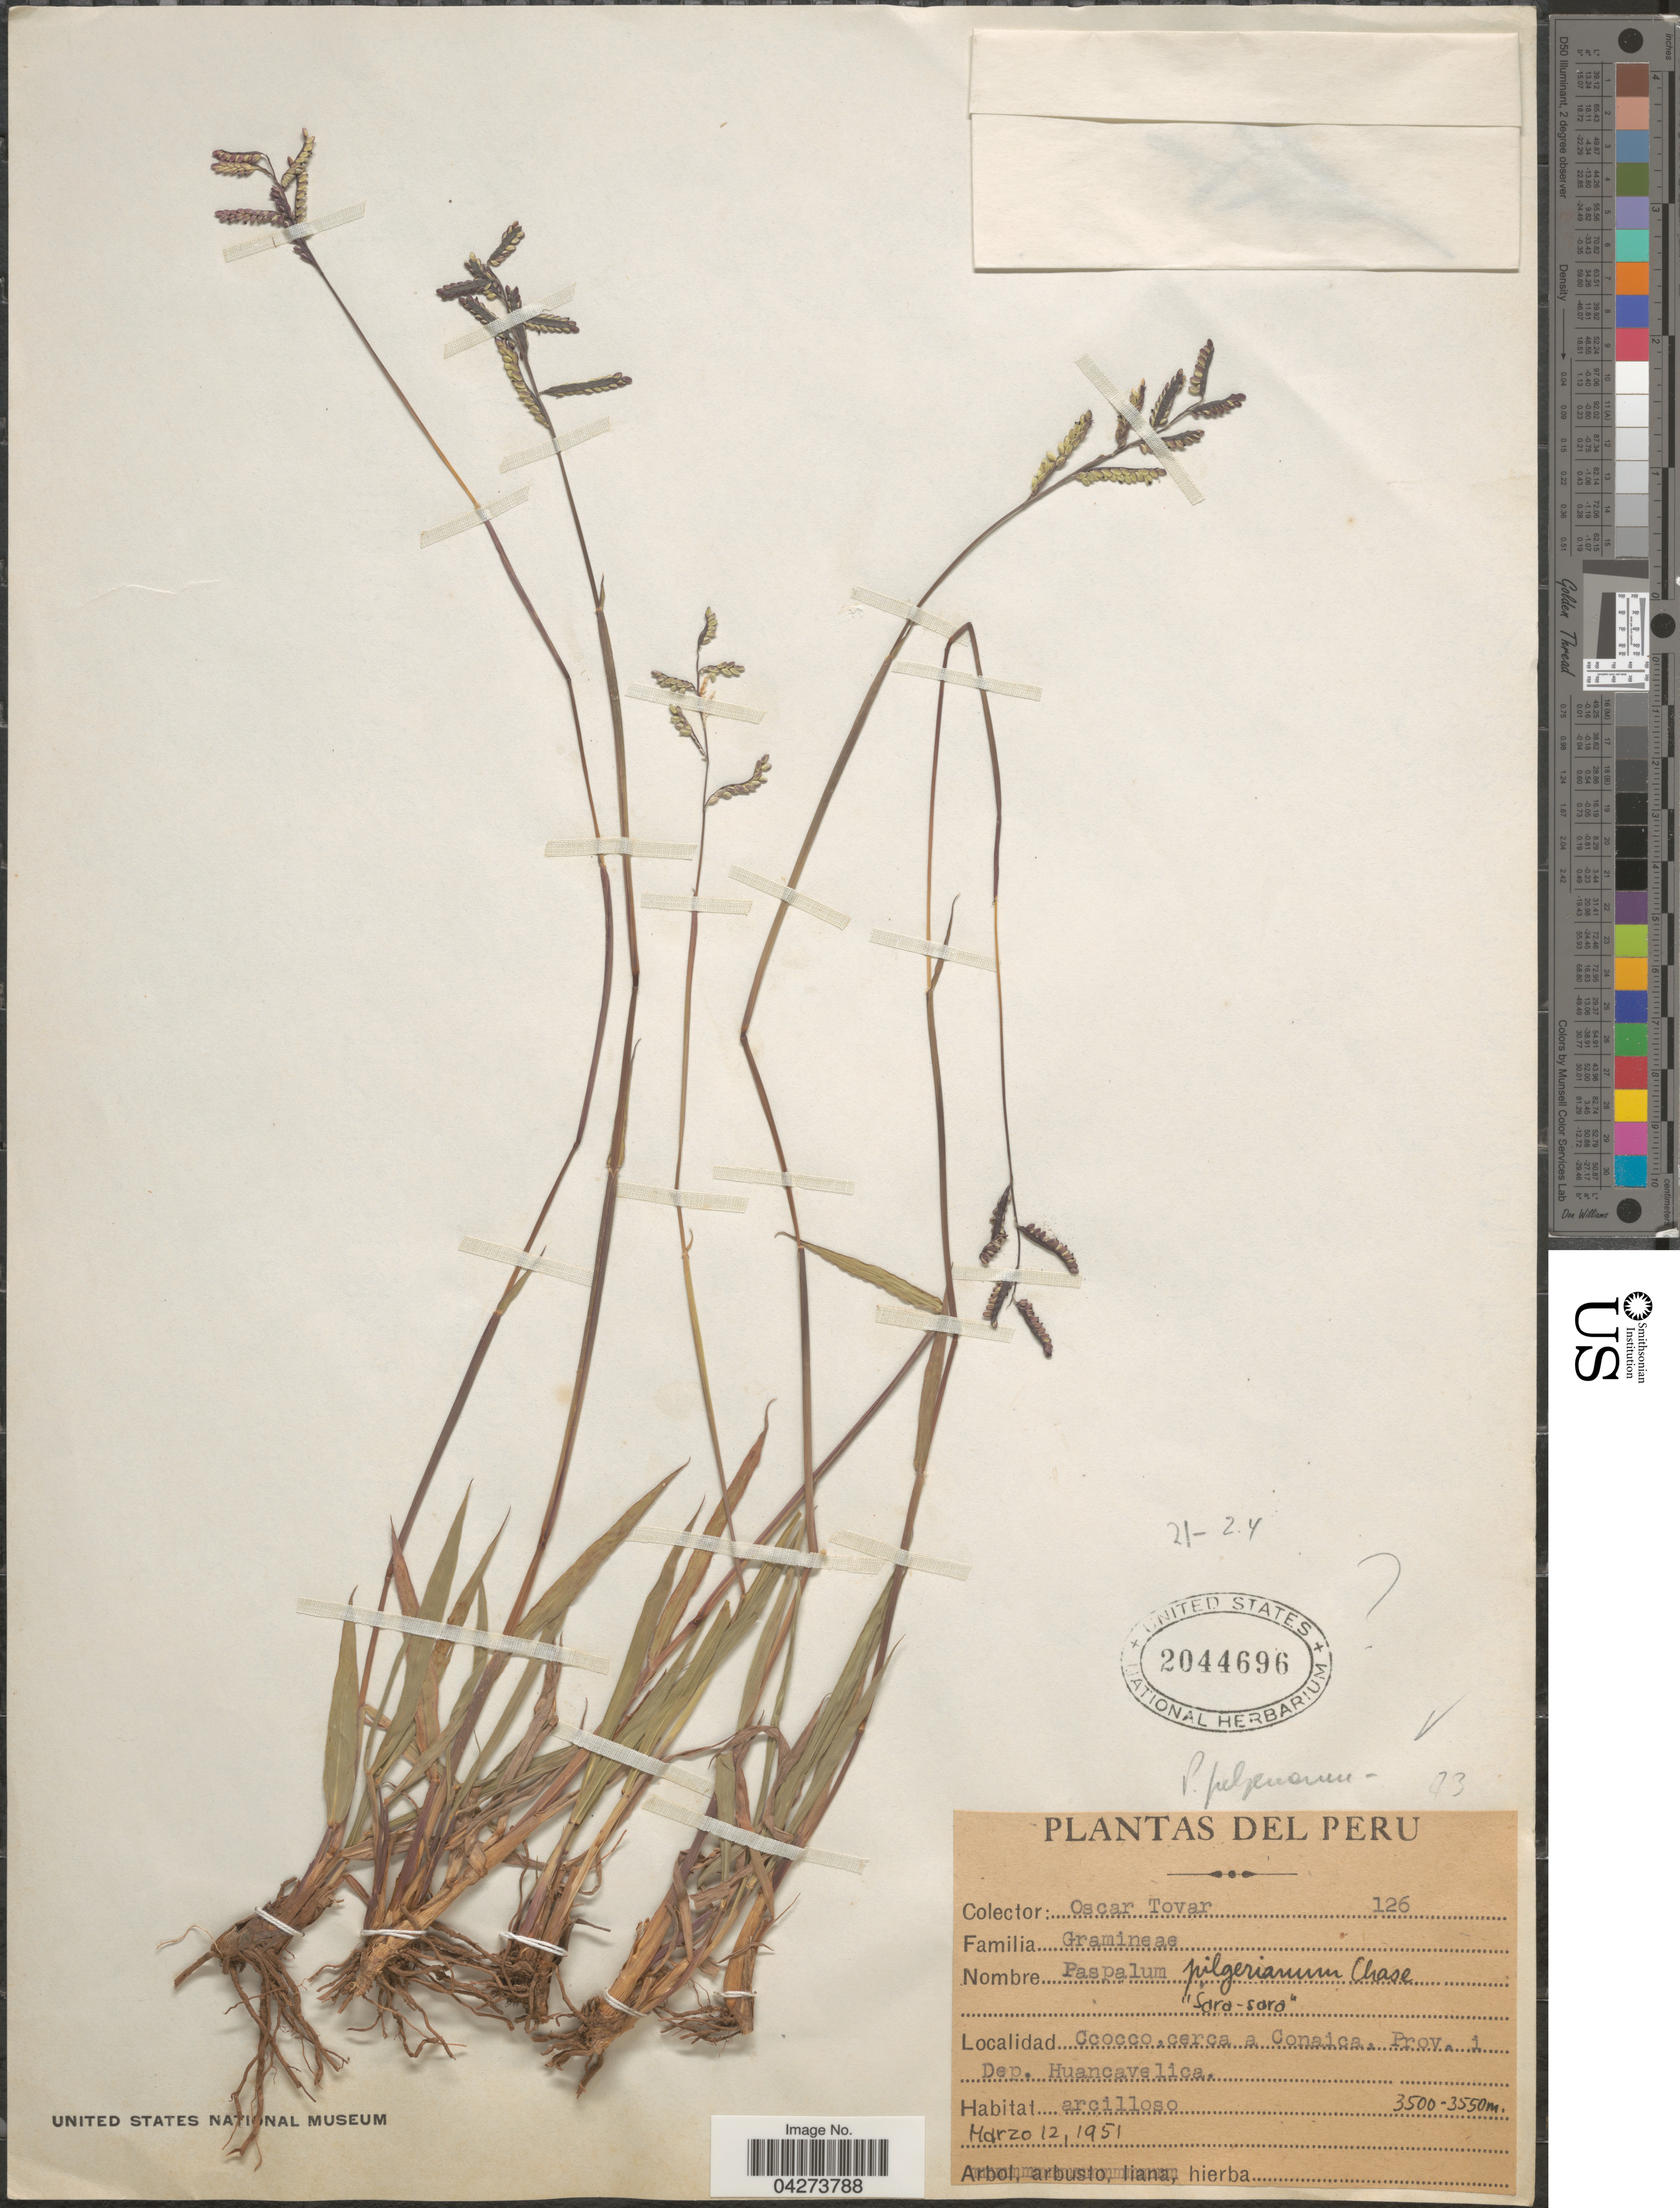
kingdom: Plantae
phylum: Tracheophyta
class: Liliopsida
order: Poales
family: Poaceae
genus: Paspalum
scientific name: Paspalum pilgerianum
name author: Chase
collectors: Ó. Tovar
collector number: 126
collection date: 1951-03-12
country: Peru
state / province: Huancavelica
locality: Ccocco, cerca a Conaica. Prov. i Dep. Huancavelica.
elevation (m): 3500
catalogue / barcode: US 2044696